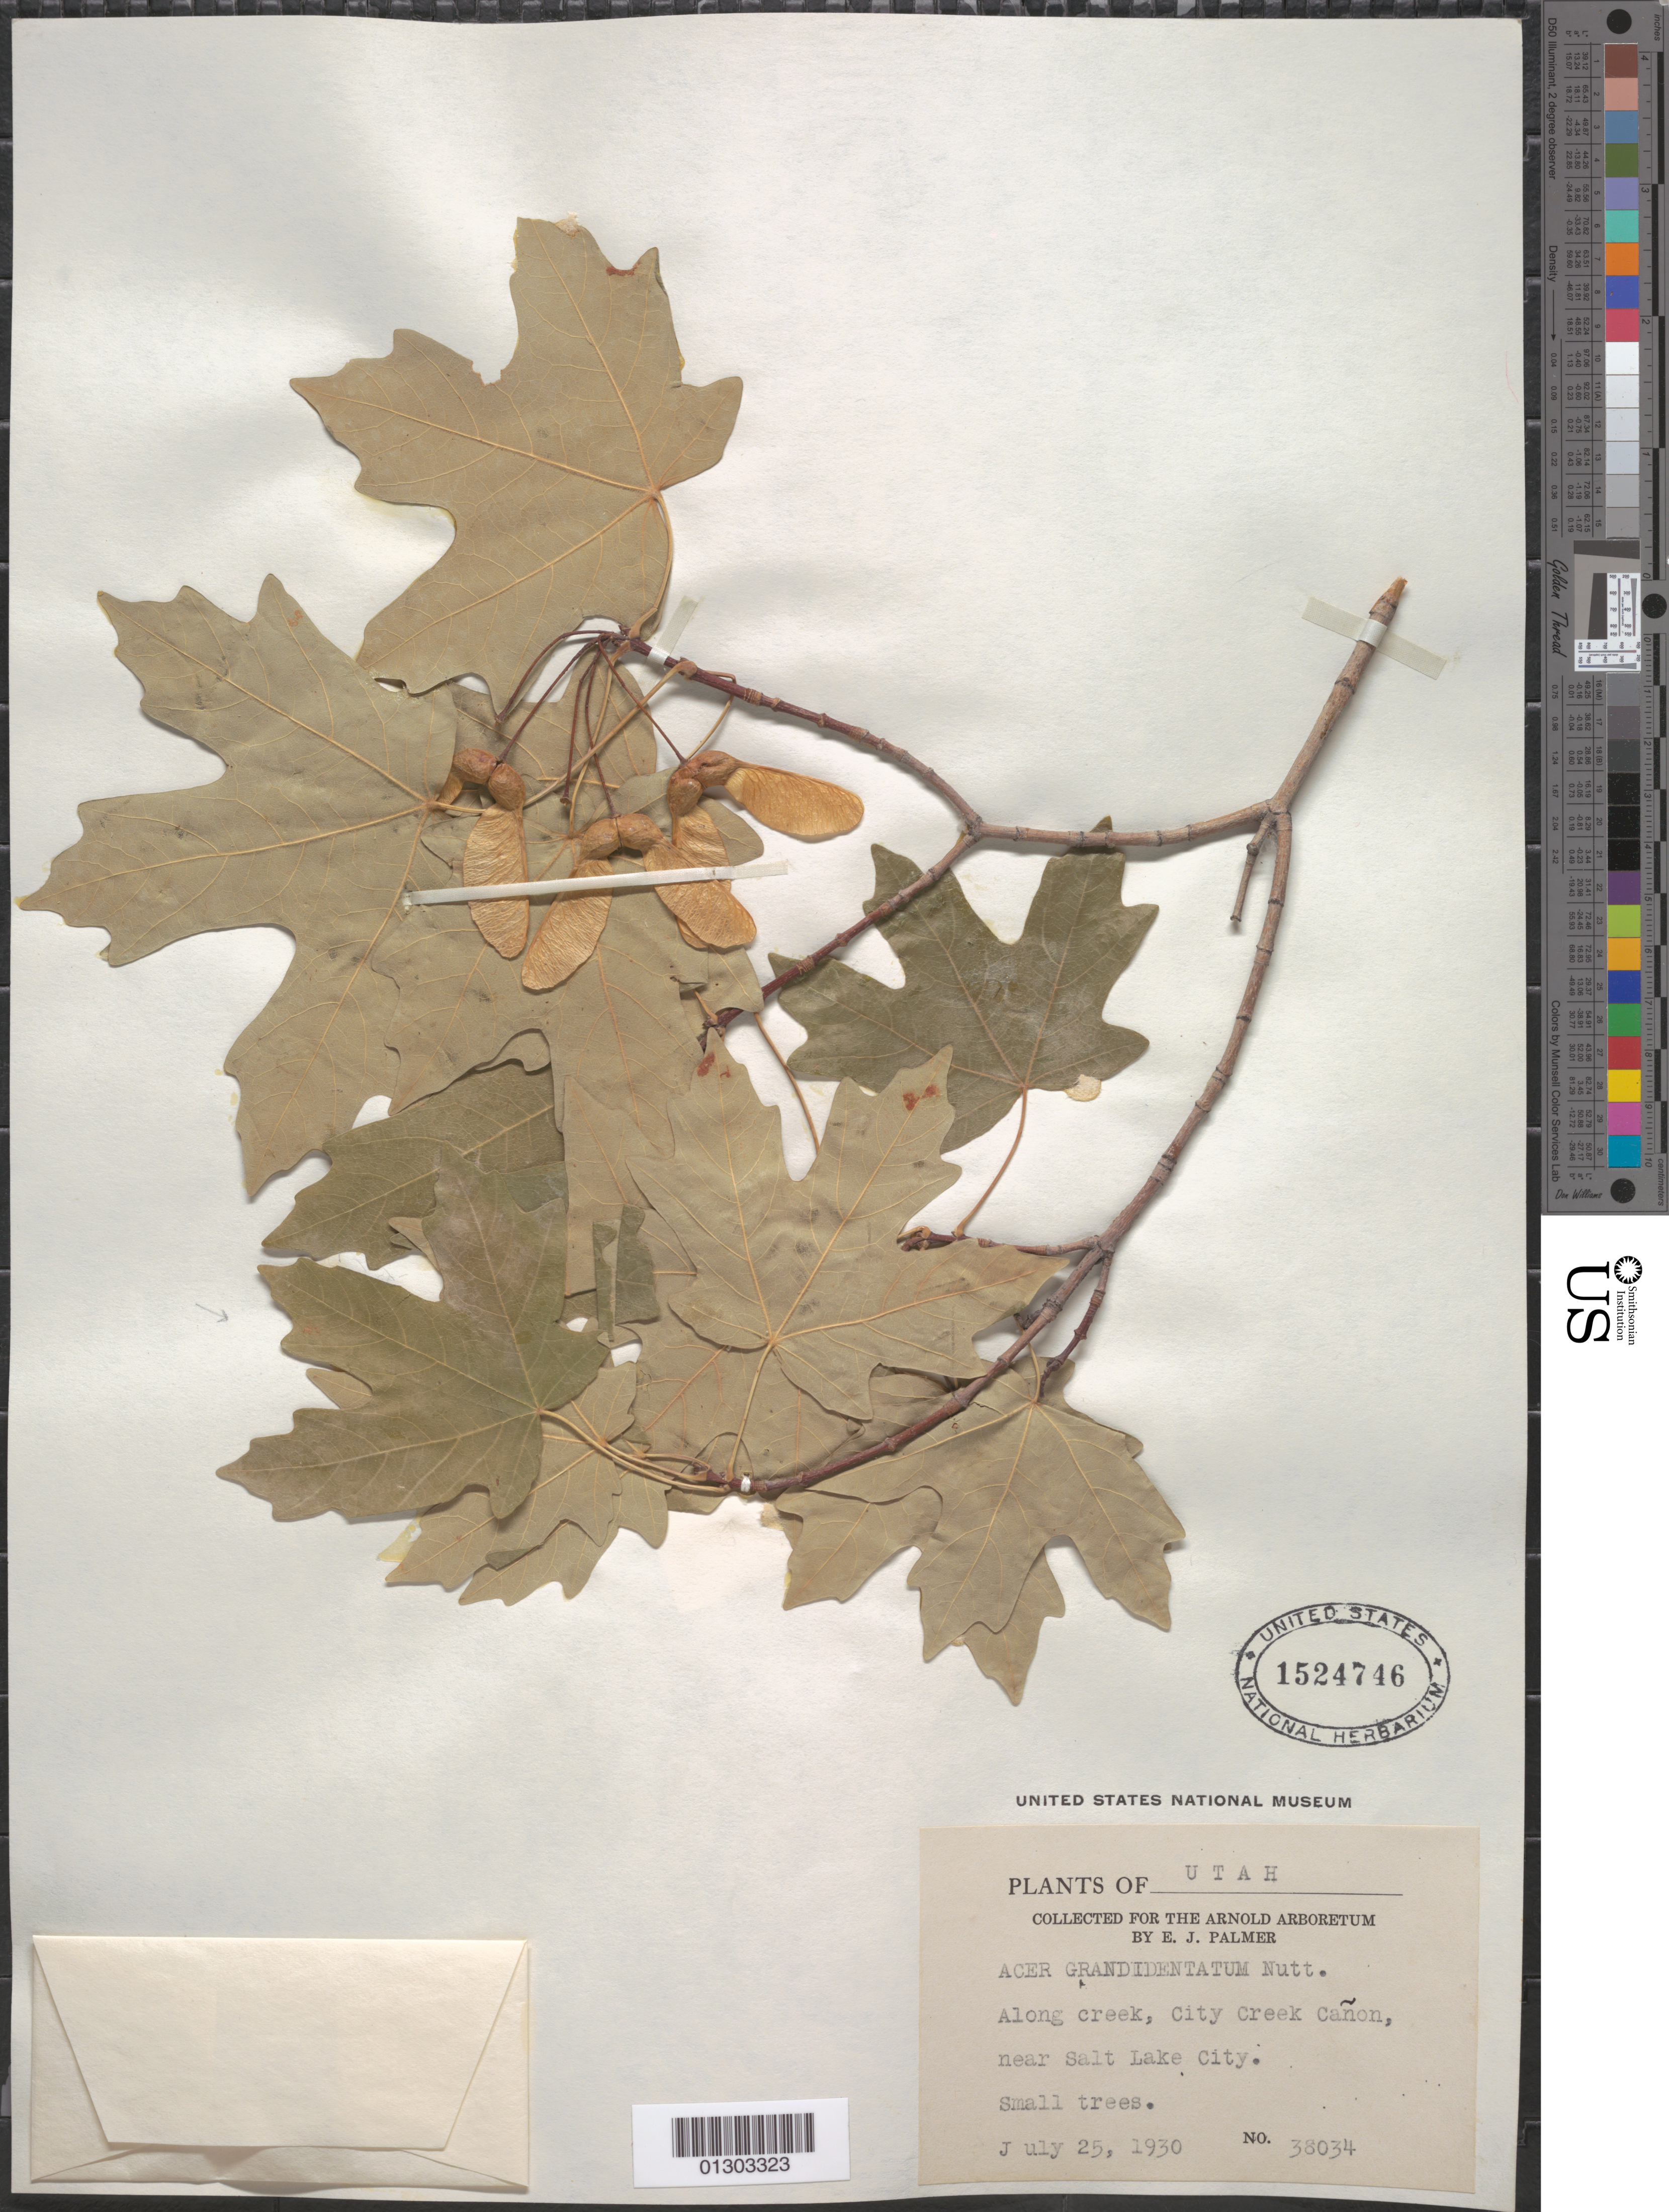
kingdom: Plantae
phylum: Tracheophyta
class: Magnoliopsida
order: Sapindales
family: Sapindaceae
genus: Acer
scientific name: Acer grandidentatum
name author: Nutt.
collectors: E. J. Palmer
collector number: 38034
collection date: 1930-07-25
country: United States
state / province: Utah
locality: Along City Creek Cañon, near Salt Lake City.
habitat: Along creek.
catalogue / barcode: US 1524746